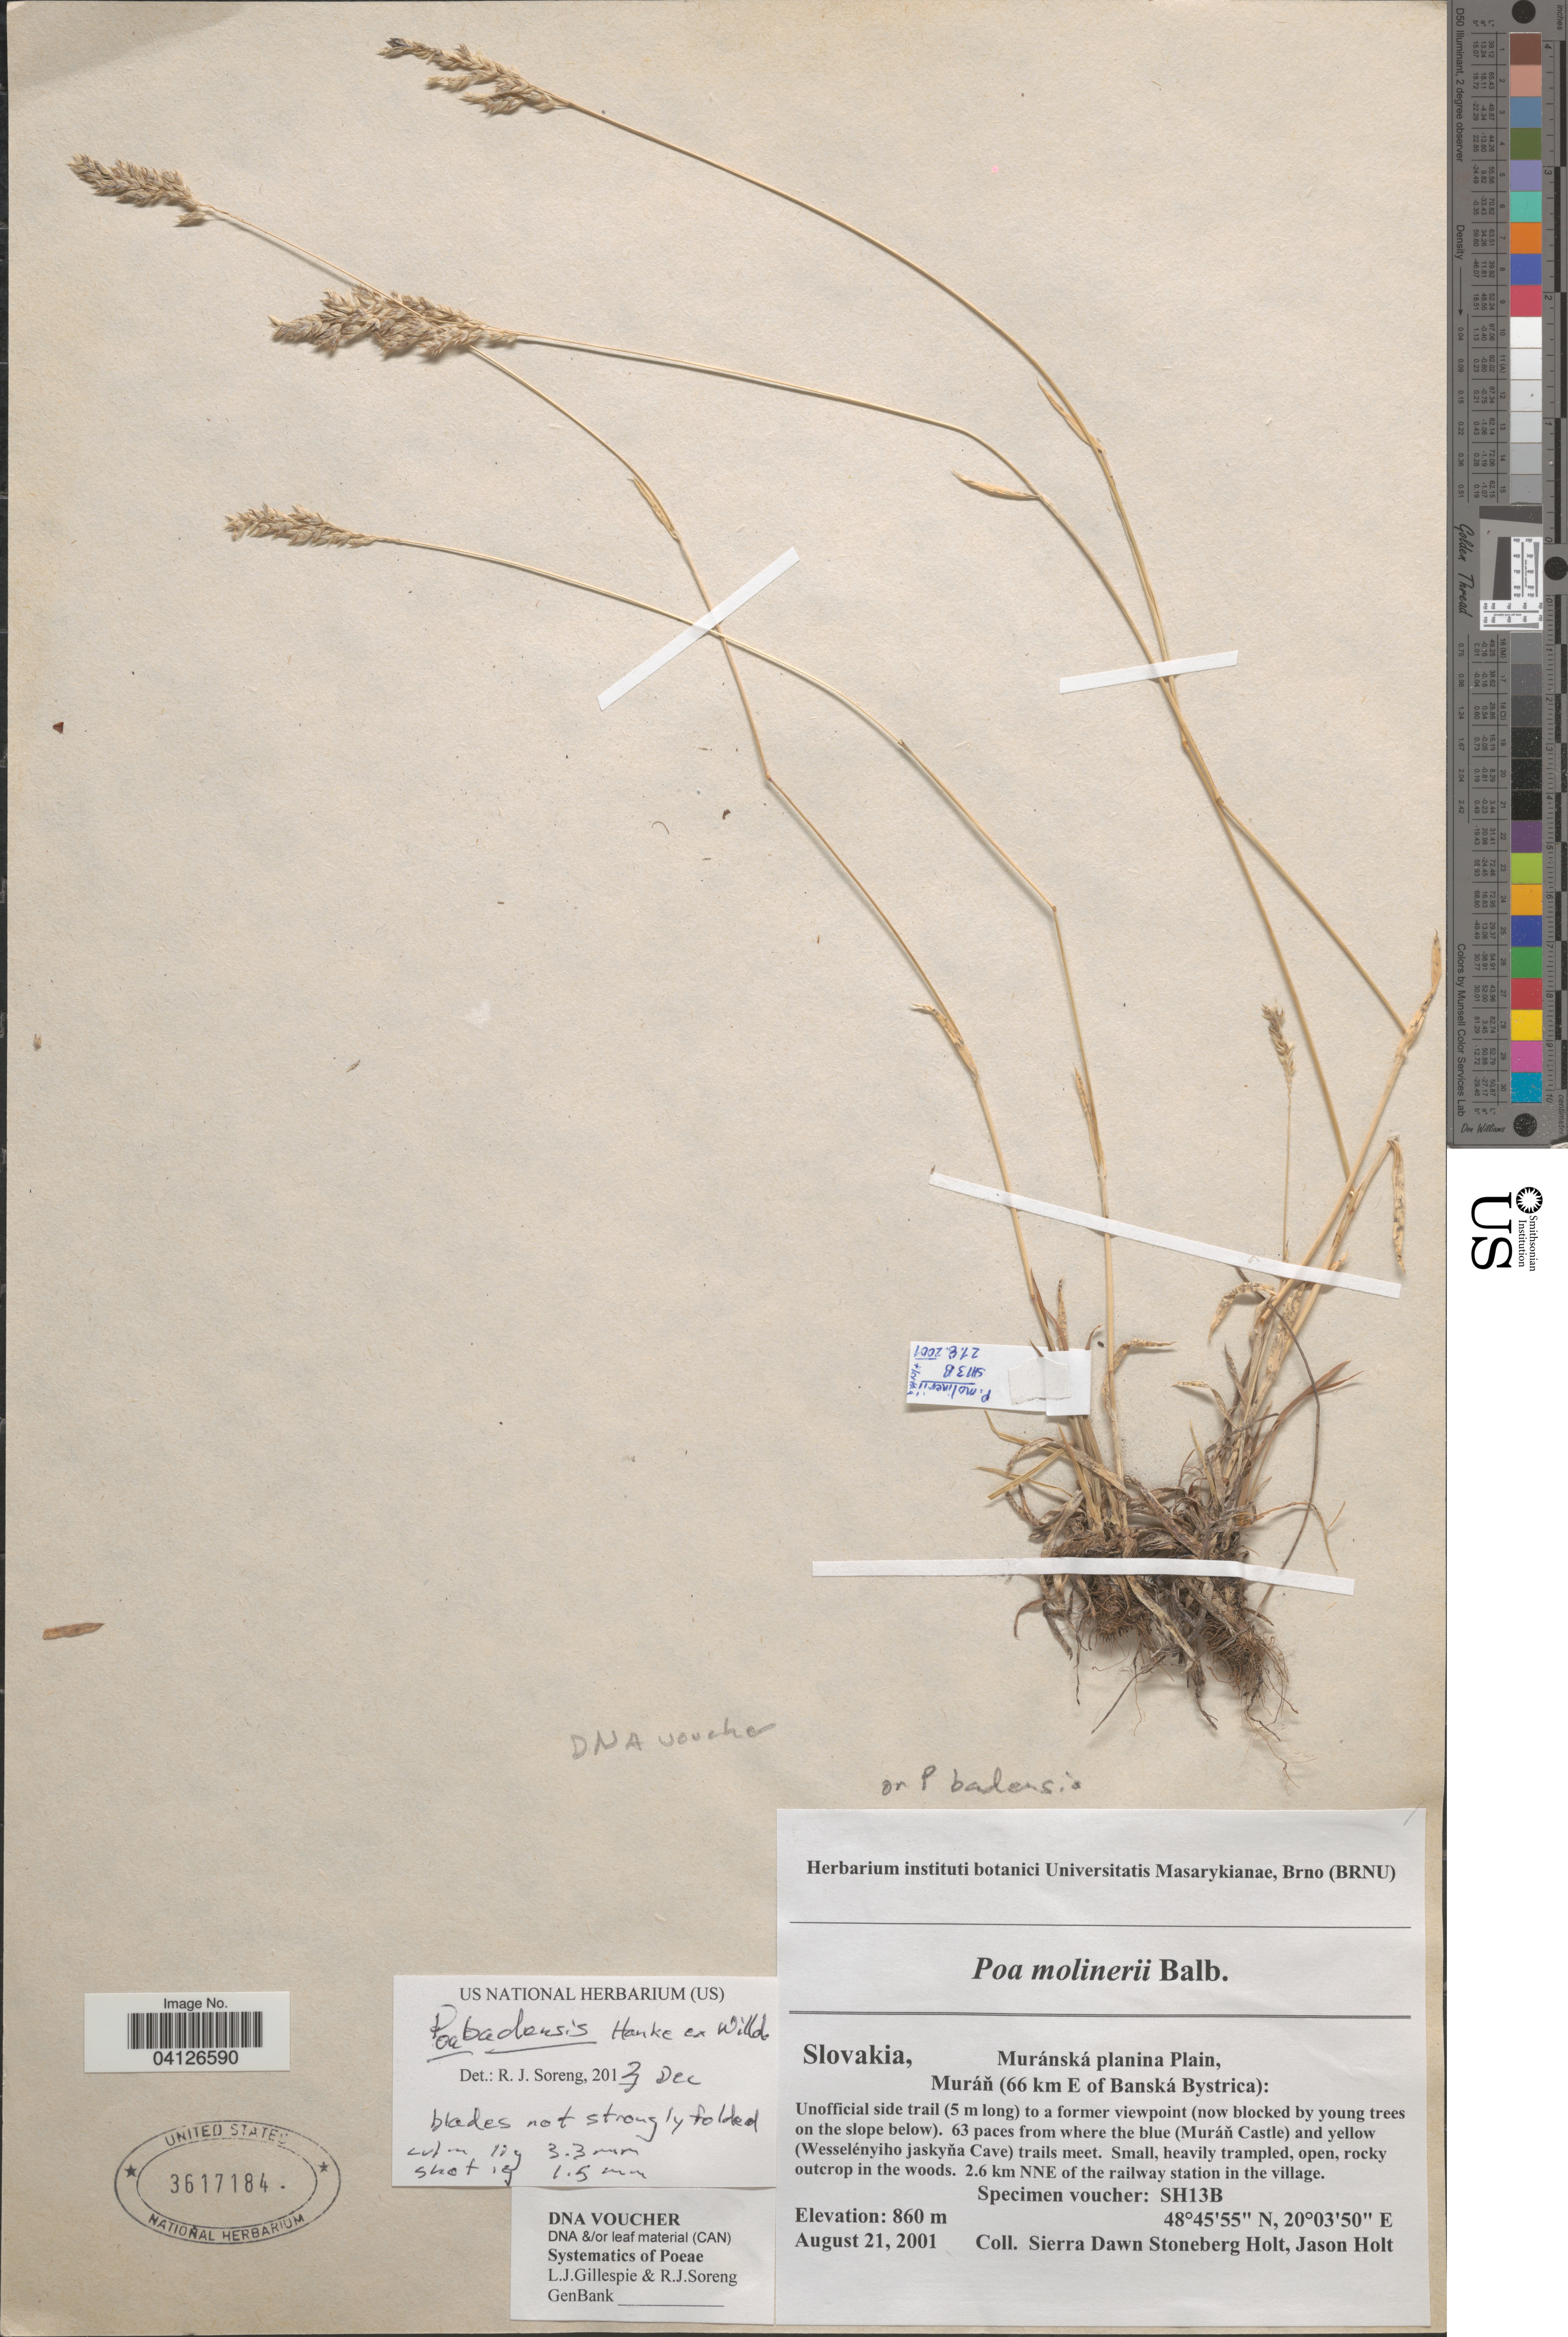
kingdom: Plantae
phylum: Tracheophyta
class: Liliopsida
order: Poales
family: Poaceae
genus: Poa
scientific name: Poa badensis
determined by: Soreng, Robert J., Research Associate (BOT), Smithsonian Institution - National Museum of Natural History (UNITED STATES)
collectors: S. D. Stoneberg-Holt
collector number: SH13B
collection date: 2001-08-21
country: Slovakia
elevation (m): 860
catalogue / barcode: US 3617184-2